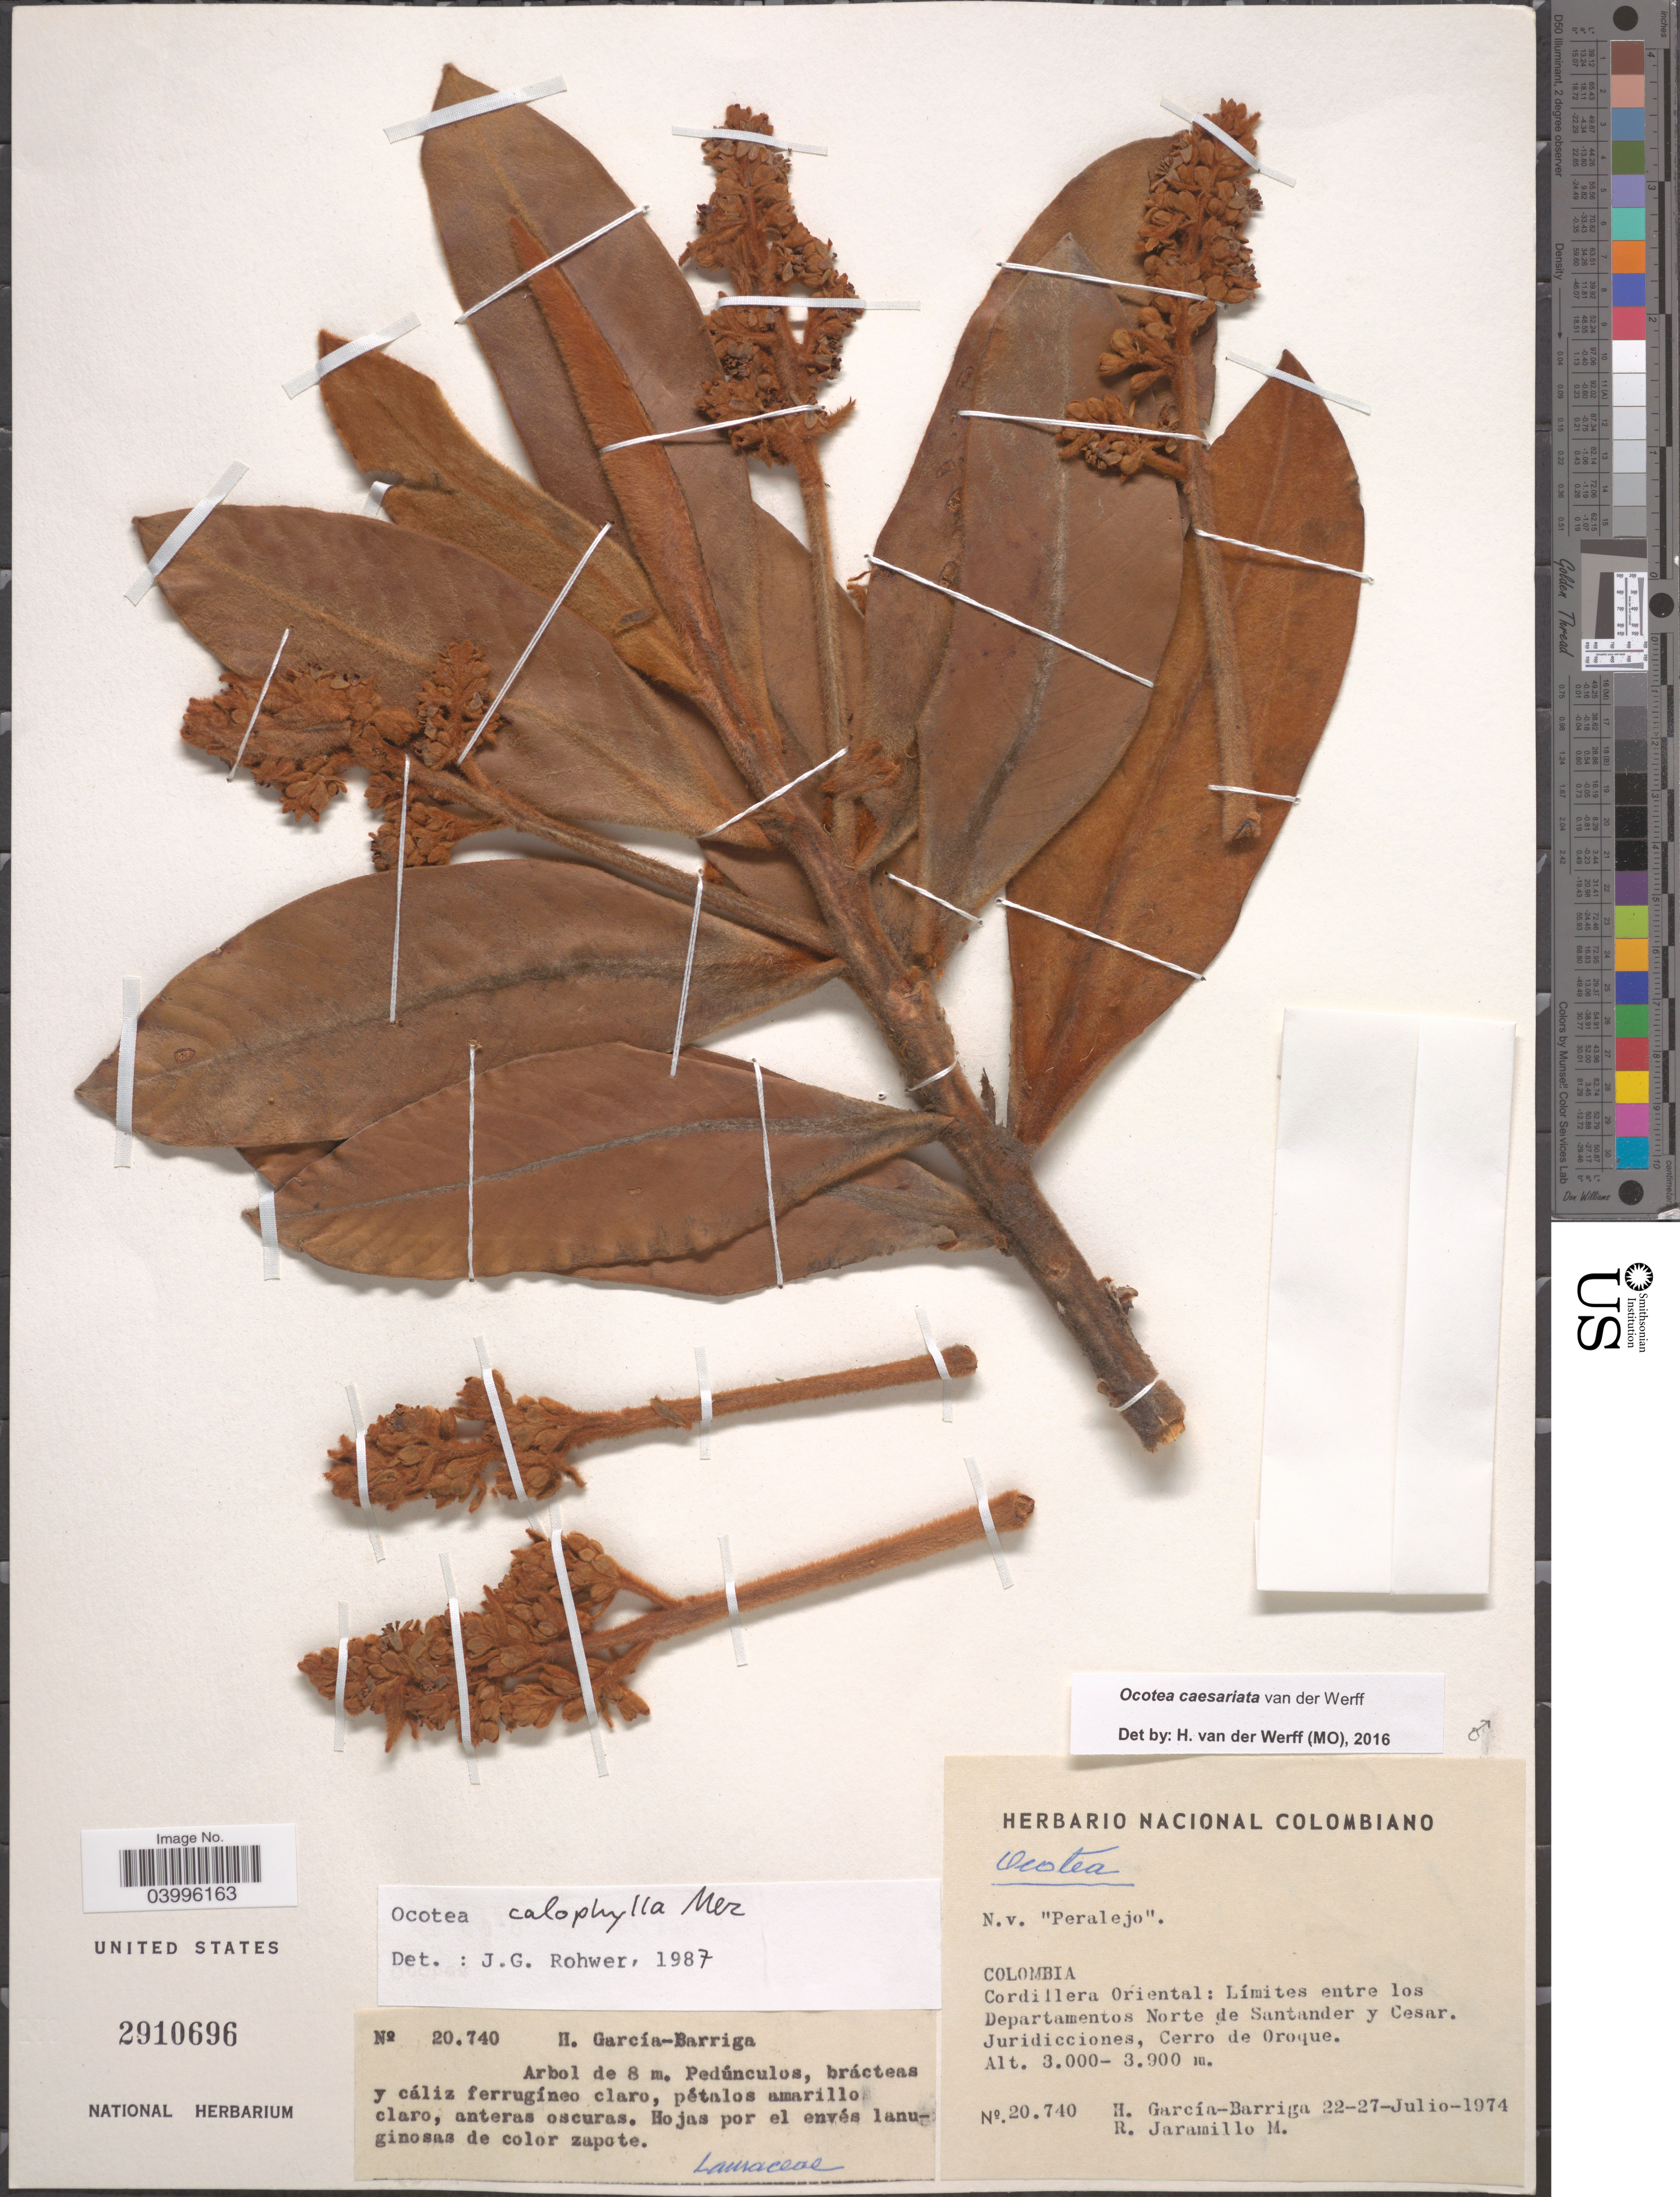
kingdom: Plantae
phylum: Tracheophyta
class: Magnoliopsida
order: Laurales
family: Lauraceae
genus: Ocotea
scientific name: Ocotea caesariata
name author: van der Werff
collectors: H. García Barriga & R. Jaramillo M.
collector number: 20740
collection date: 1974-07-22/1974-07-27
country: Colombia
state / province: Norte de Santander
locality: Cordillera Oriental: Límites entre los Departamentos Norte de Santander y Cesar. Juridicciones, Cerro de Oroque.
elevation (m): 3000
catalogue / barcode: US 2910696